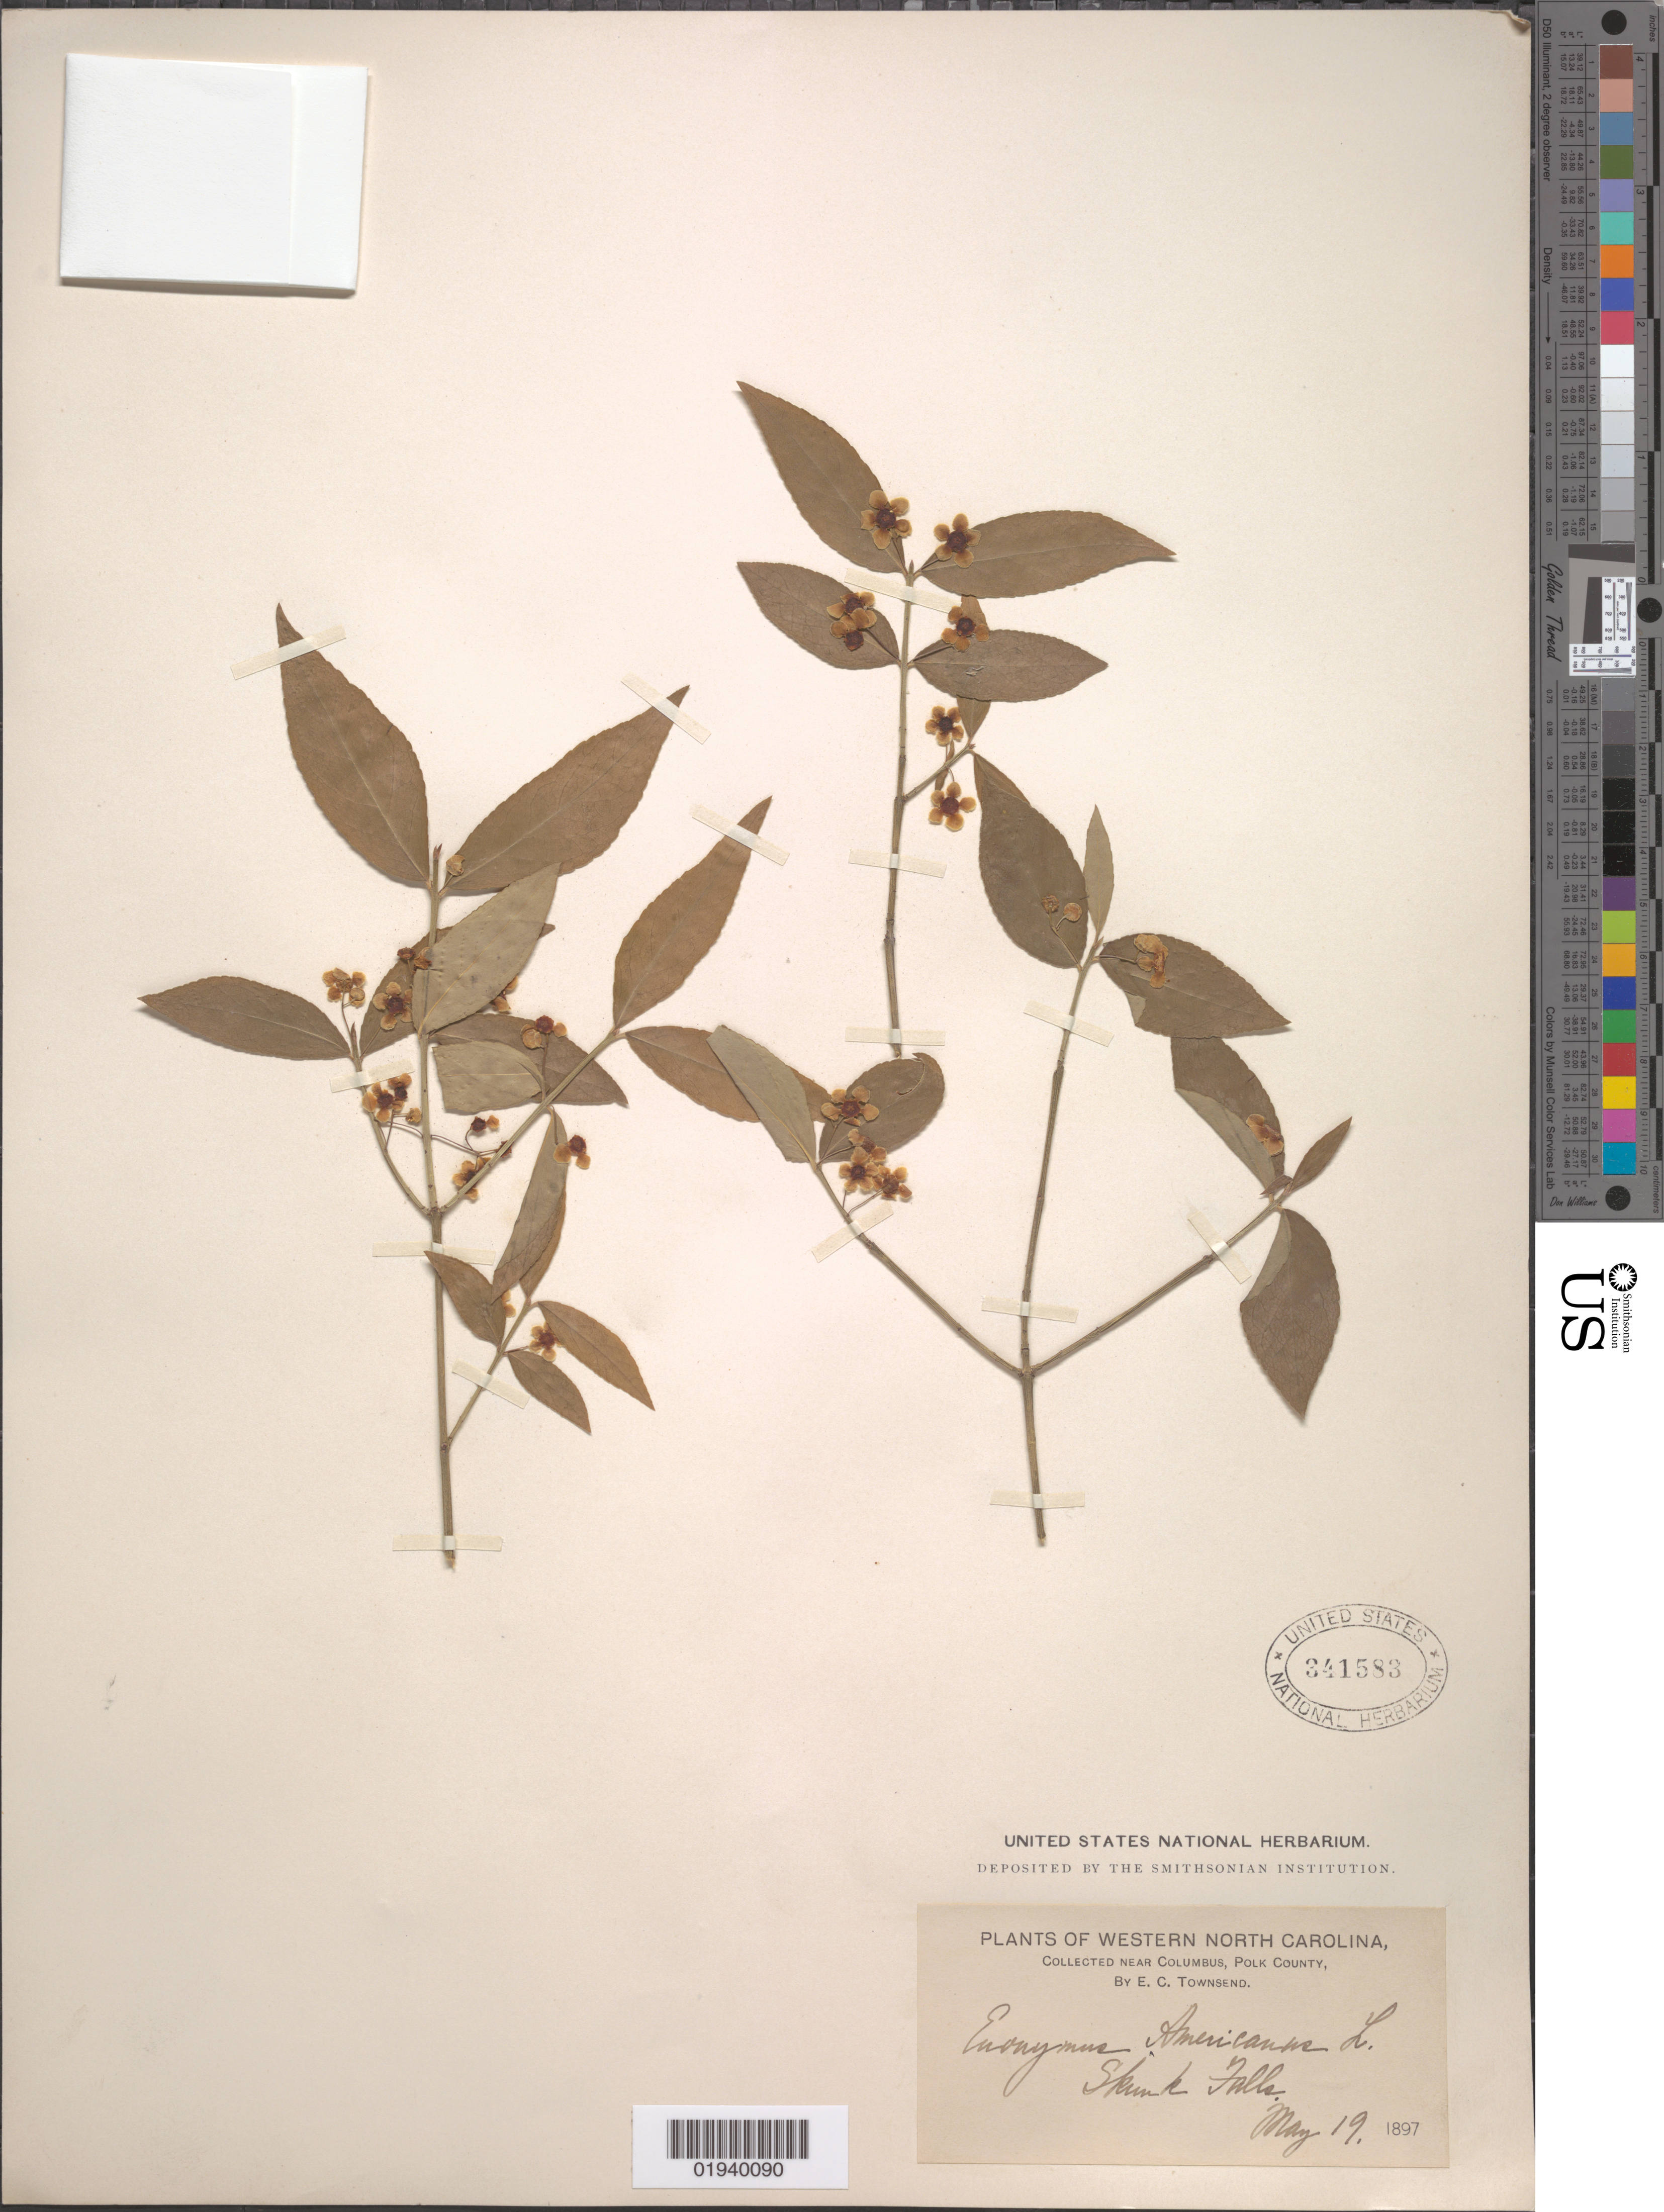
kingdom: Plantae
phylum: Tracheophyta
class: Magnoliopsida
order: Celastrales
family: Celastraceae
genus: Euonymus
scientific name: Euonymus americanus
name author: L.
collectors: E. C. Townsend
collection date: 1897-05-19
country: United States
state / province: North Carolina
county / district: Polk County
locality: Skunk Falls, near Columbus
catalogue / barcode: US 341583